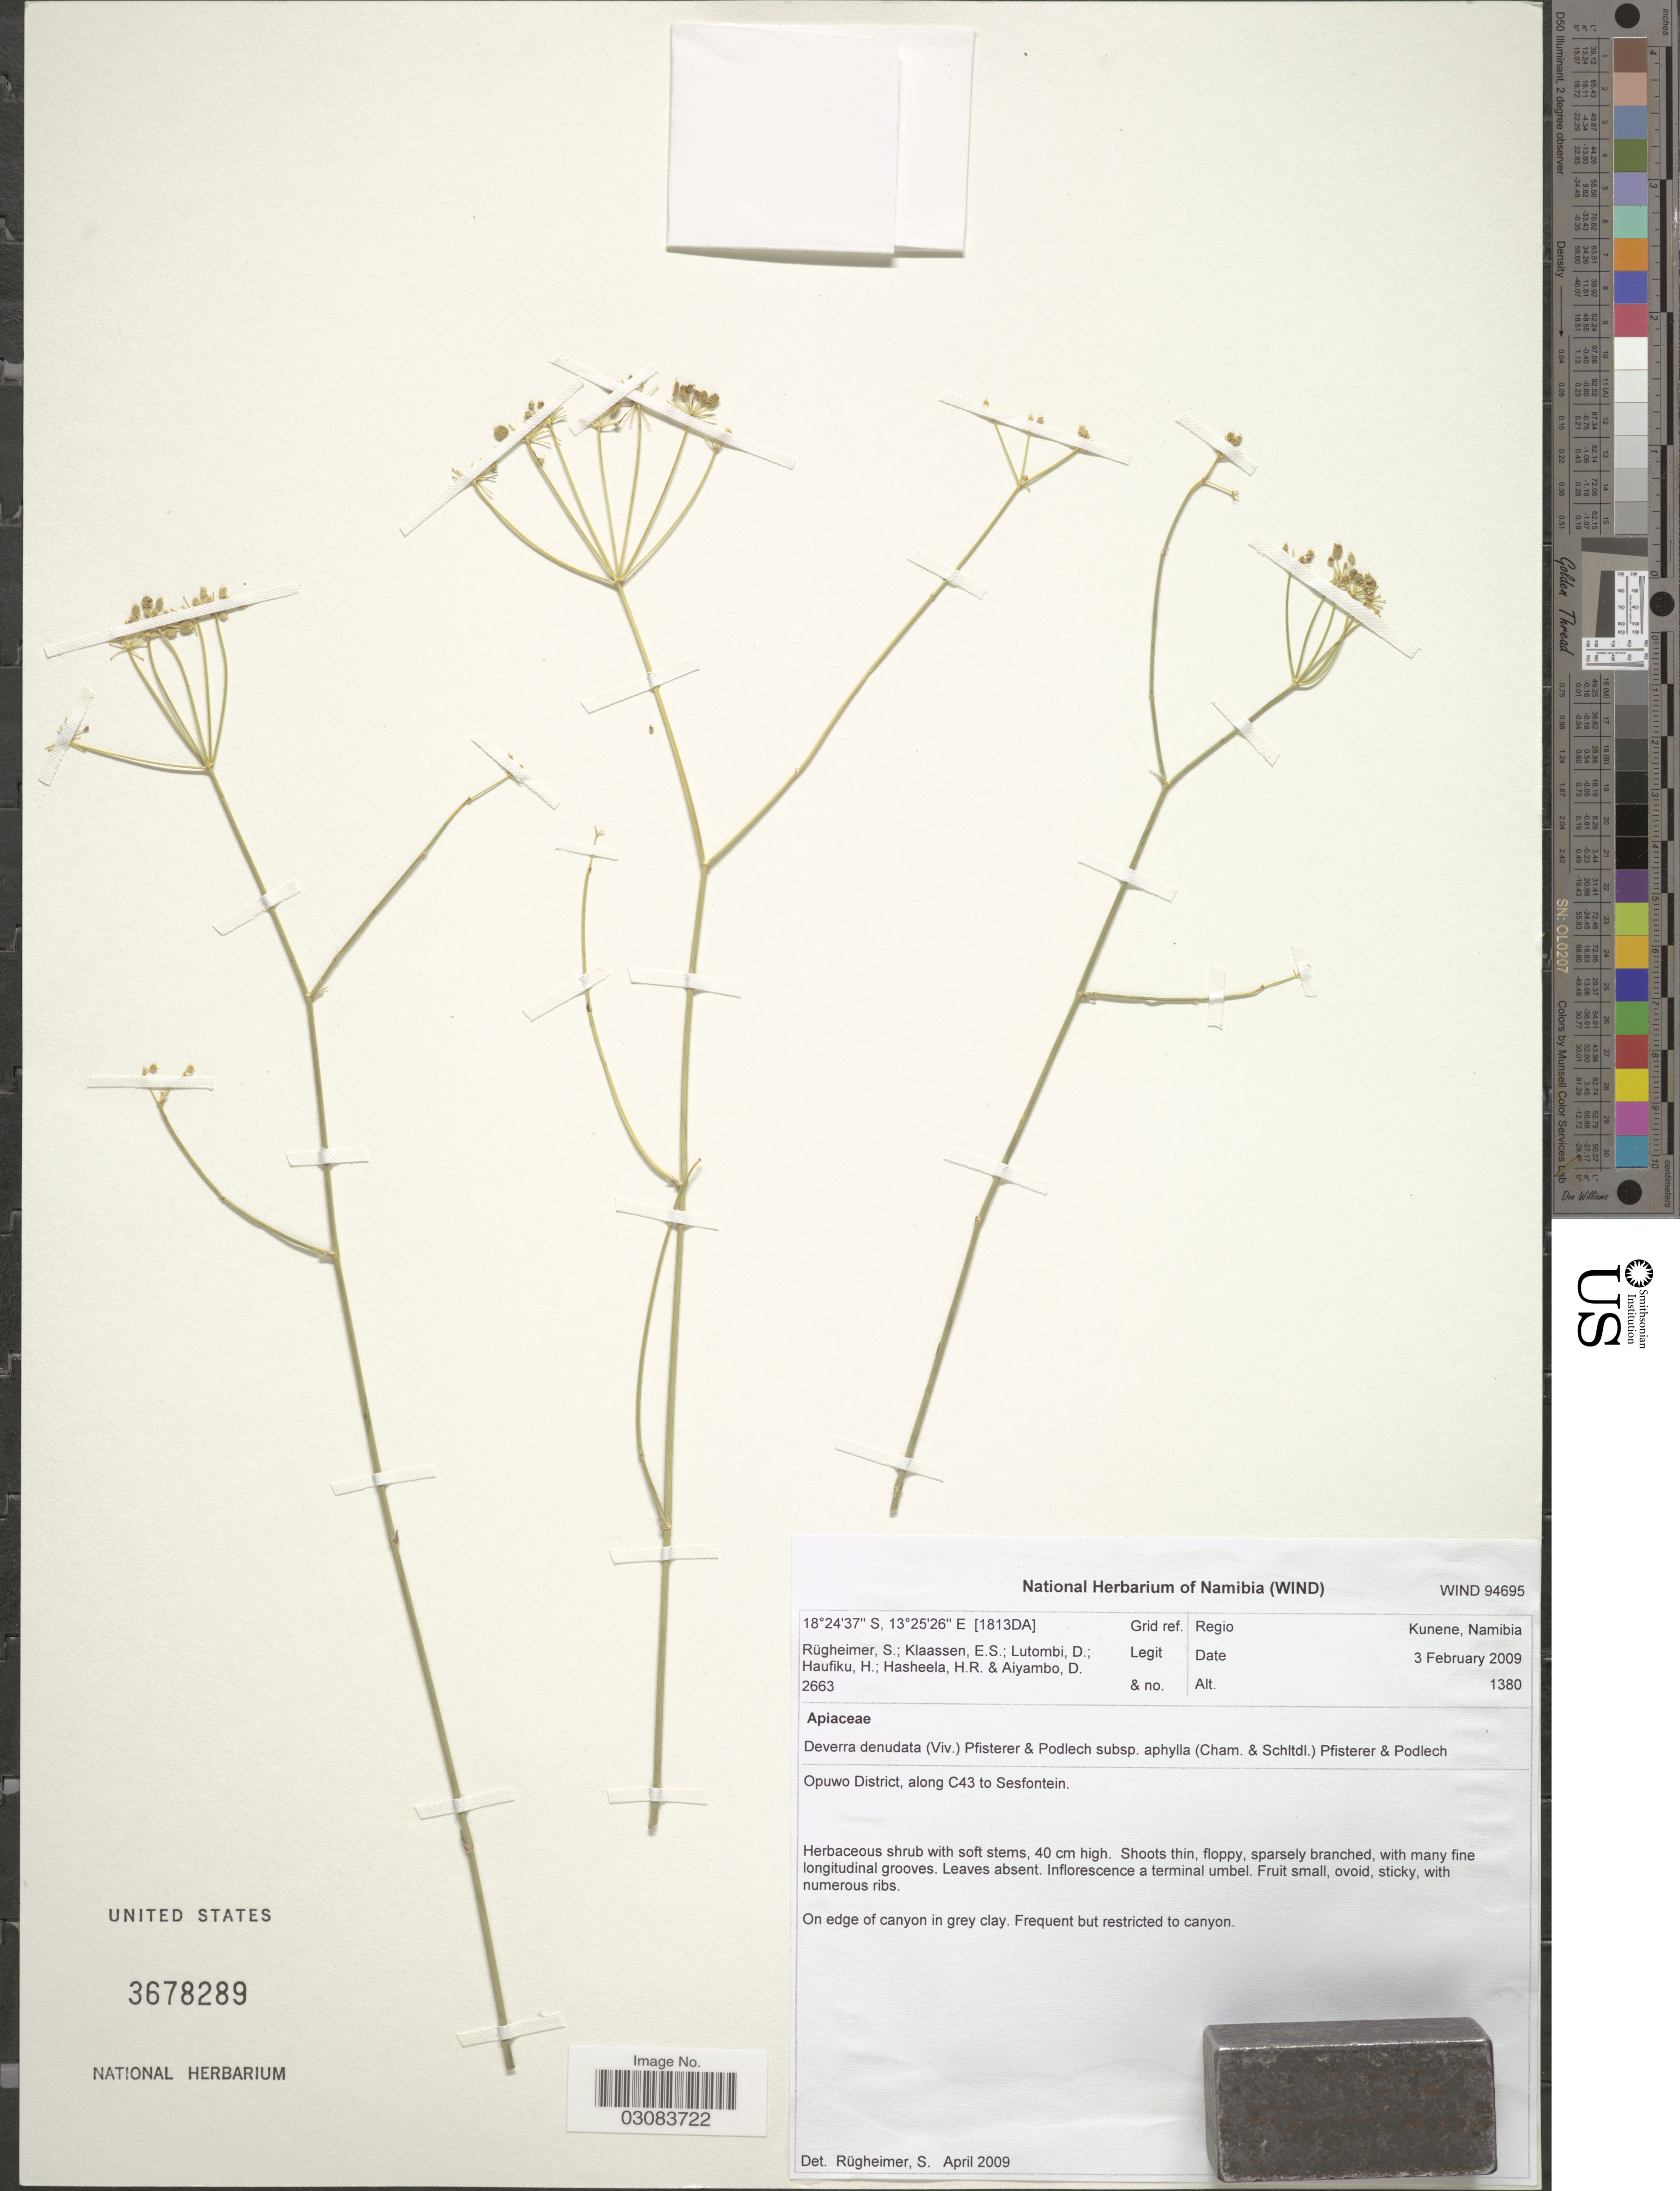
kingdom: Plantae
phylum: Tracheophyta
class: Magnoliopsida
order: Apiales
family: Apiaceae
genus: Deverra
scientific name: Deverra denudata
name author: (Viv.) Pfisterer & Podlech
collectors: S. Rugheimer, E. S. Klaassen, D. Lutombi, H. Haufiku & et al.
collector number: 2663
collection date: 2009-02-03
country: Namibia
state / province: Kunene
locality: [1813DA] Grid ref. Regio Kunene, Namibia. Opuwo District, along C43 to Sesfontein.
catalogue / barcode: US 3678289